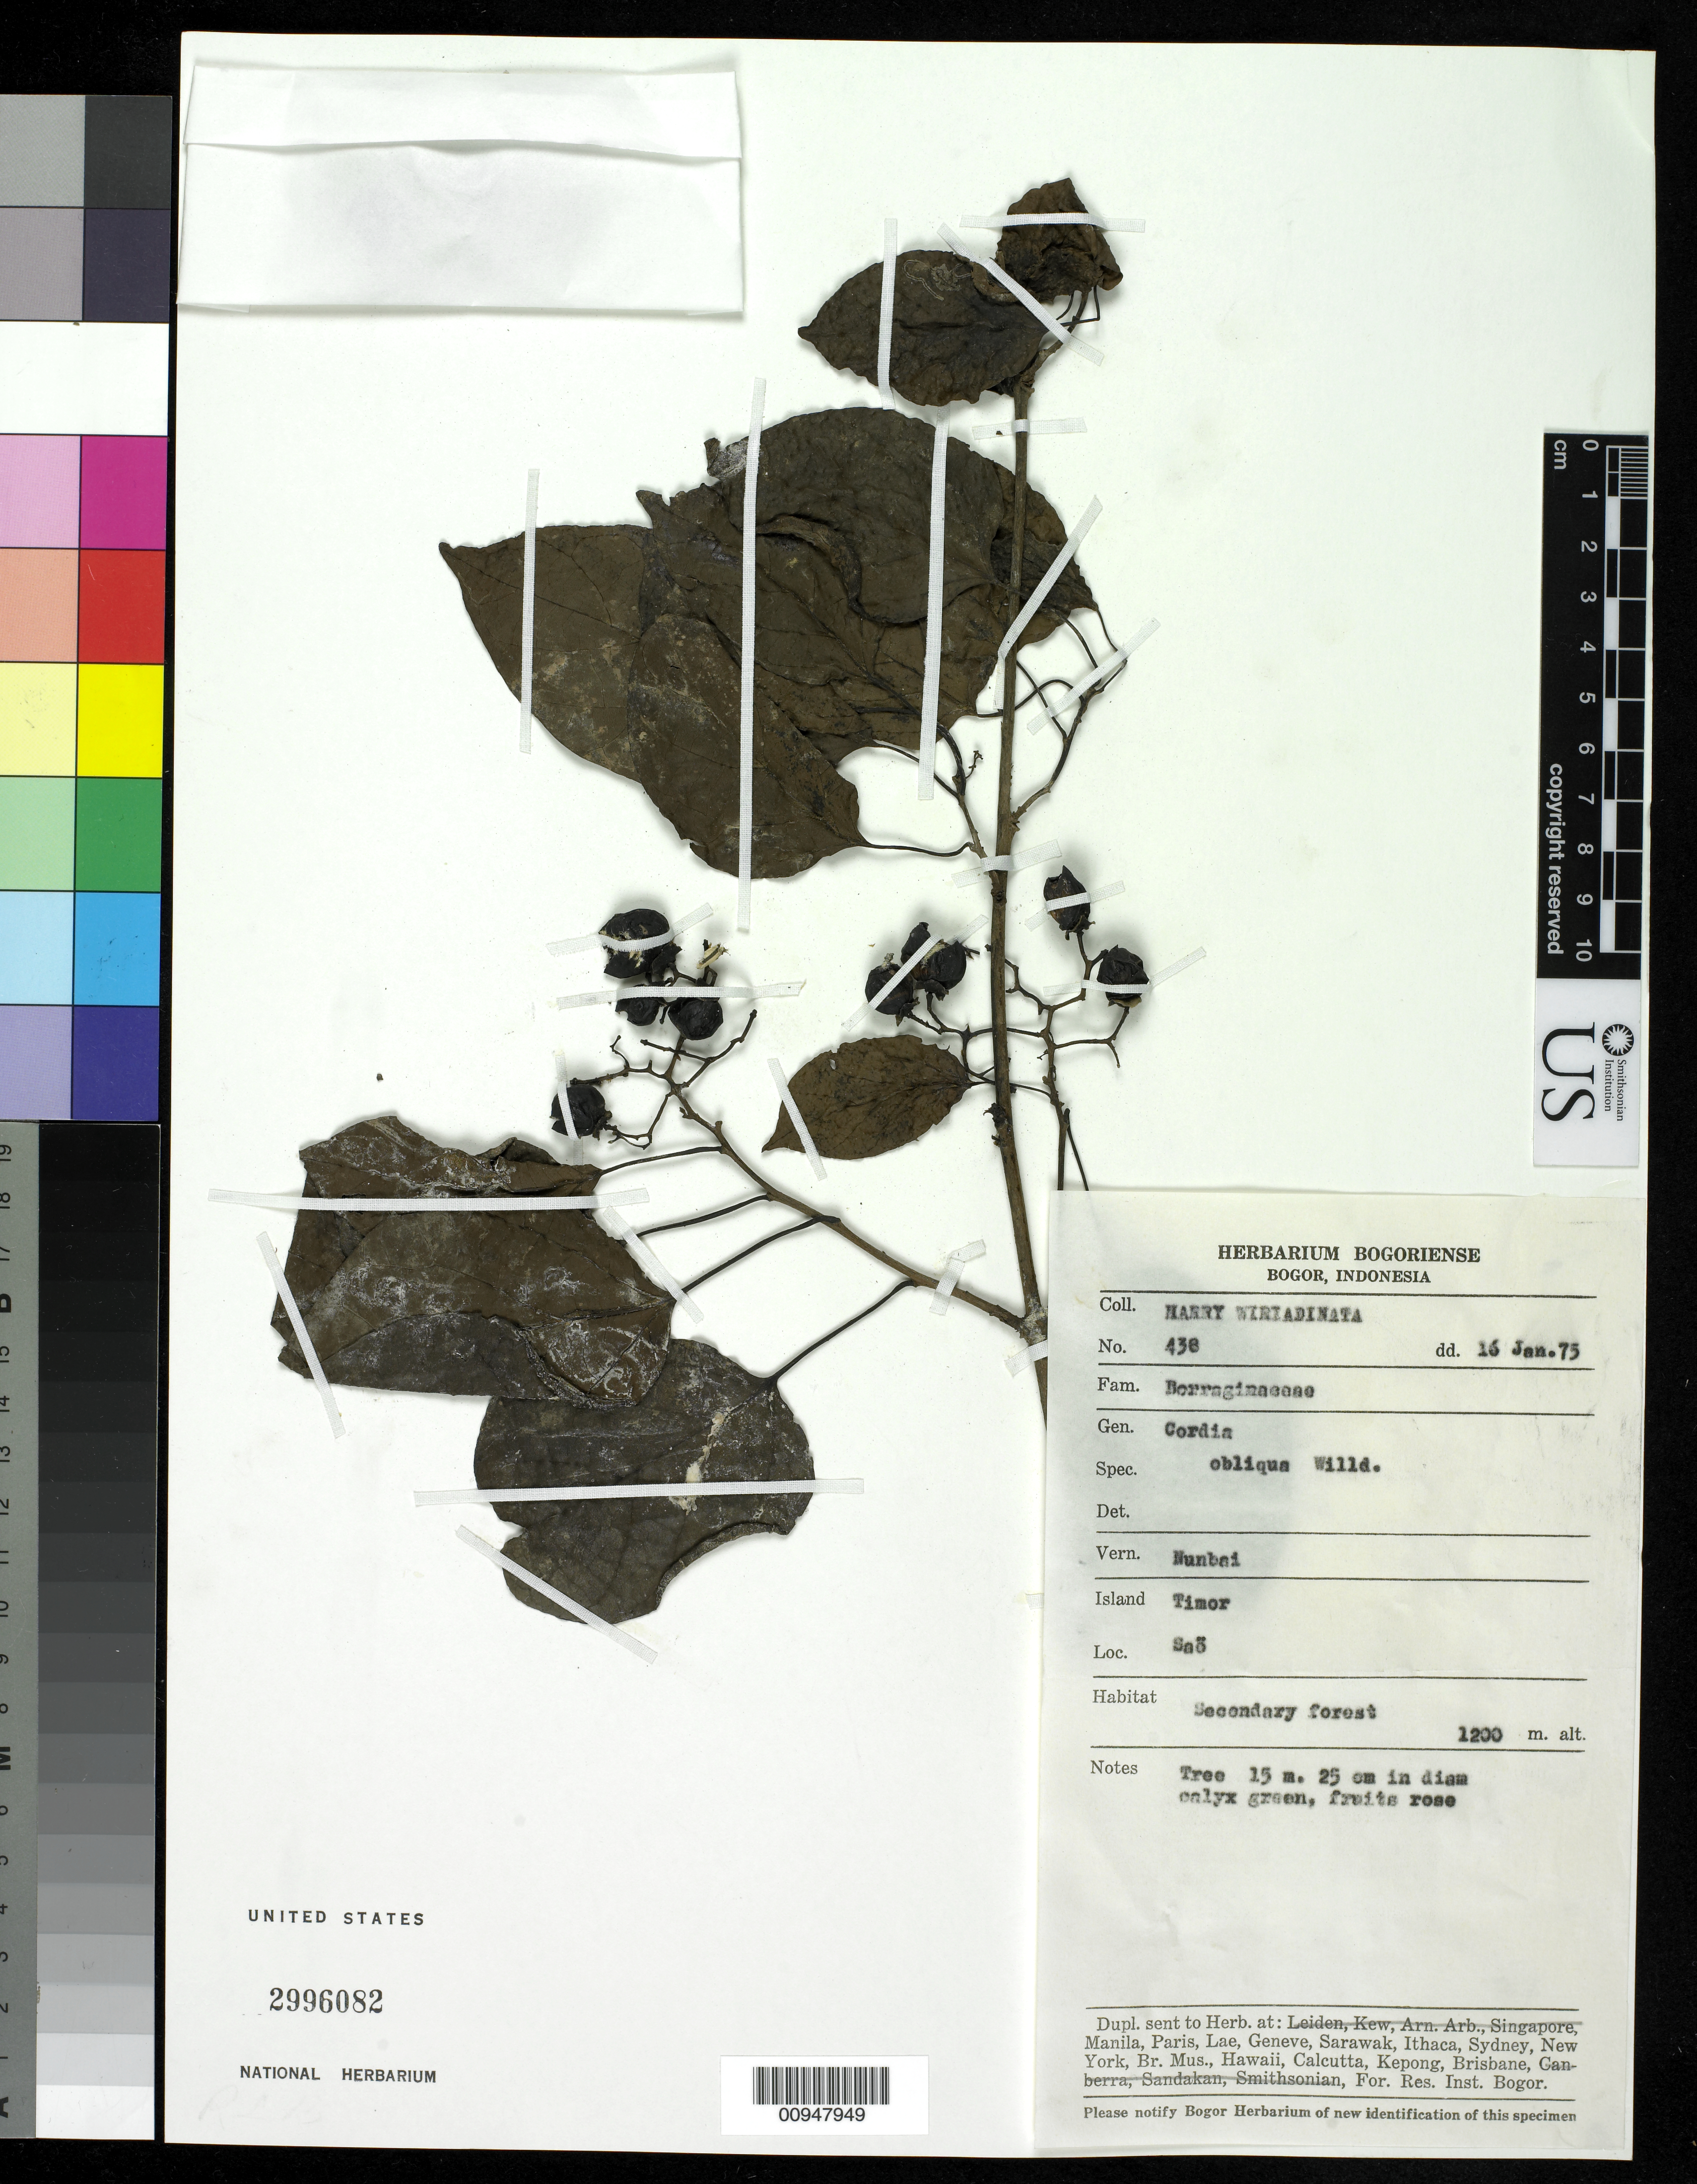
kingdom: Plantae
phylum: Tracheophyta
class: Magnoliopsida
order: Boraginales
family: Cordiaceae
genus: Cordia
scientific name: Cordia obliqua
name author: Willd.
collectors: H. Wiriadinata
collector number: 438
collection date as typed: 16 Jan 1975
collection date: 1975-01-16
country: Indonesia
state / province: Lesser Sunda Is.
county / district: East Nusa Tenggara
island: Timor I.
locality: Sao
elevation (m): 1200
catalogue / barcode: US 2996082